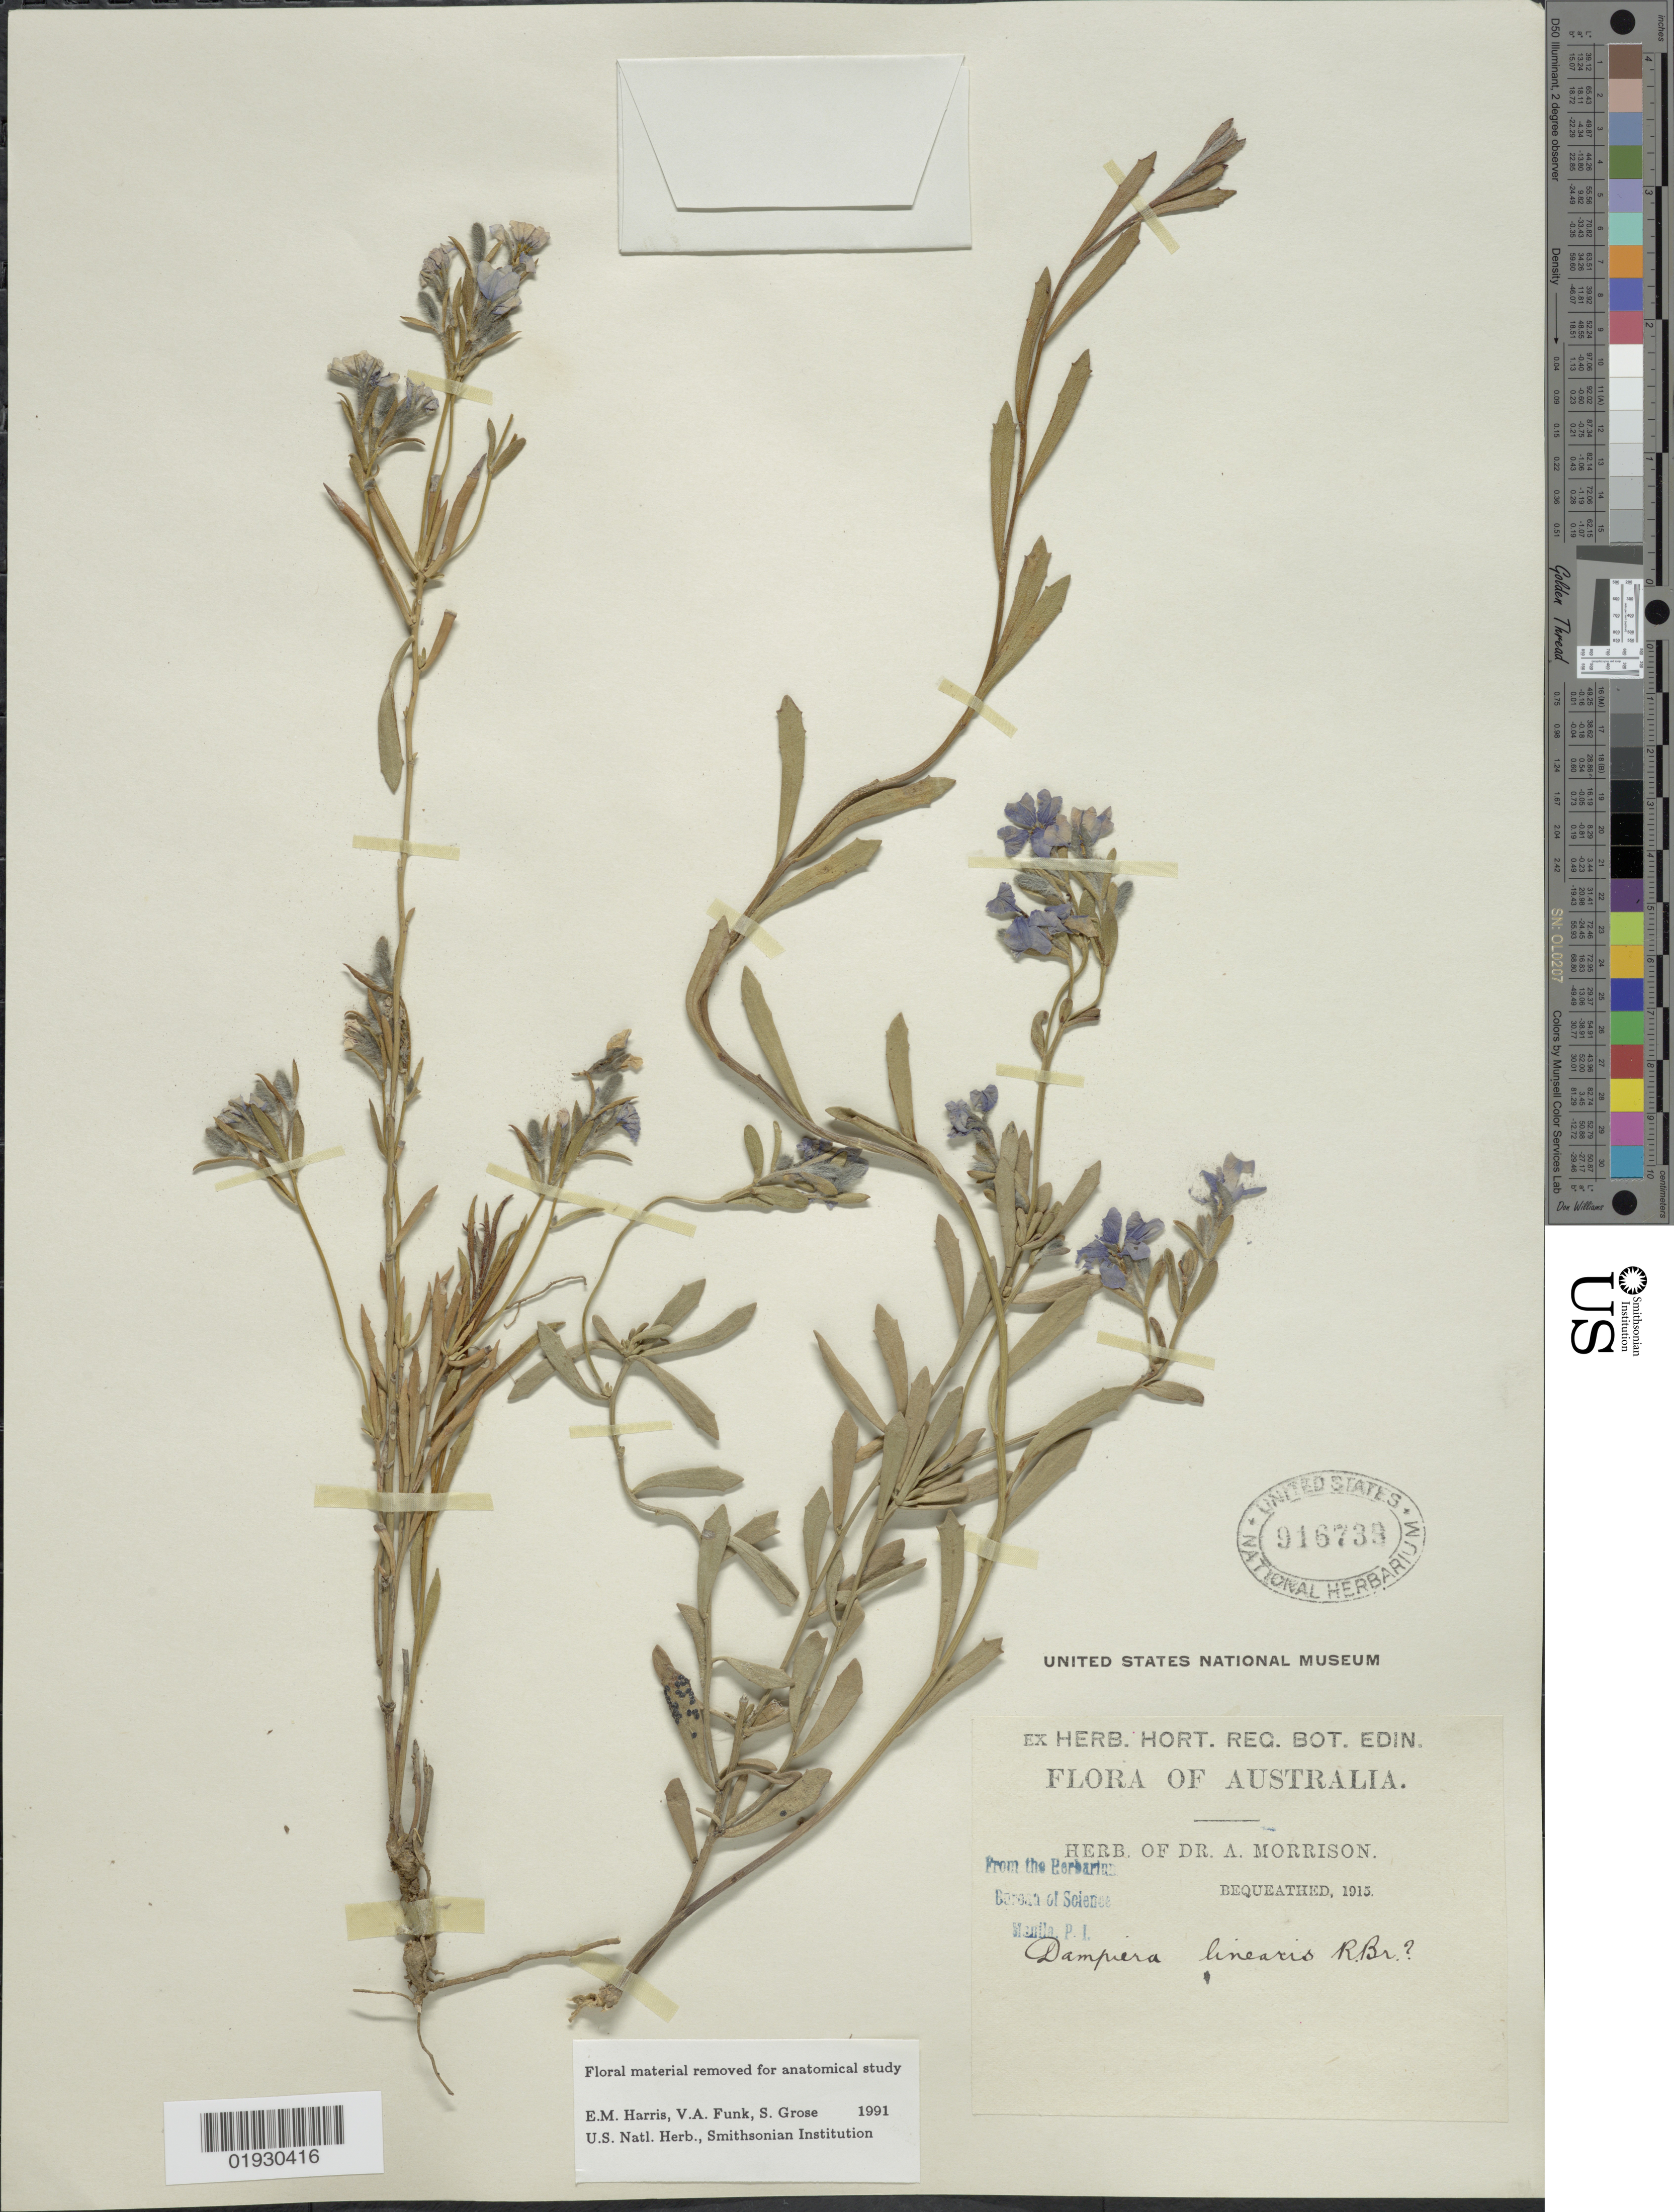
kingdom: Plantae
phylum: Tracheophyta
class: Magnoliopsida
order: Asterales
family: Goodeniaceae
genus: Dampiera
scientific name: Dampiera linearis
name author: R. Br.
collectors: ex herb. Dr. A. Morrison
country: Australia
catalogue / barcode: US 9167733